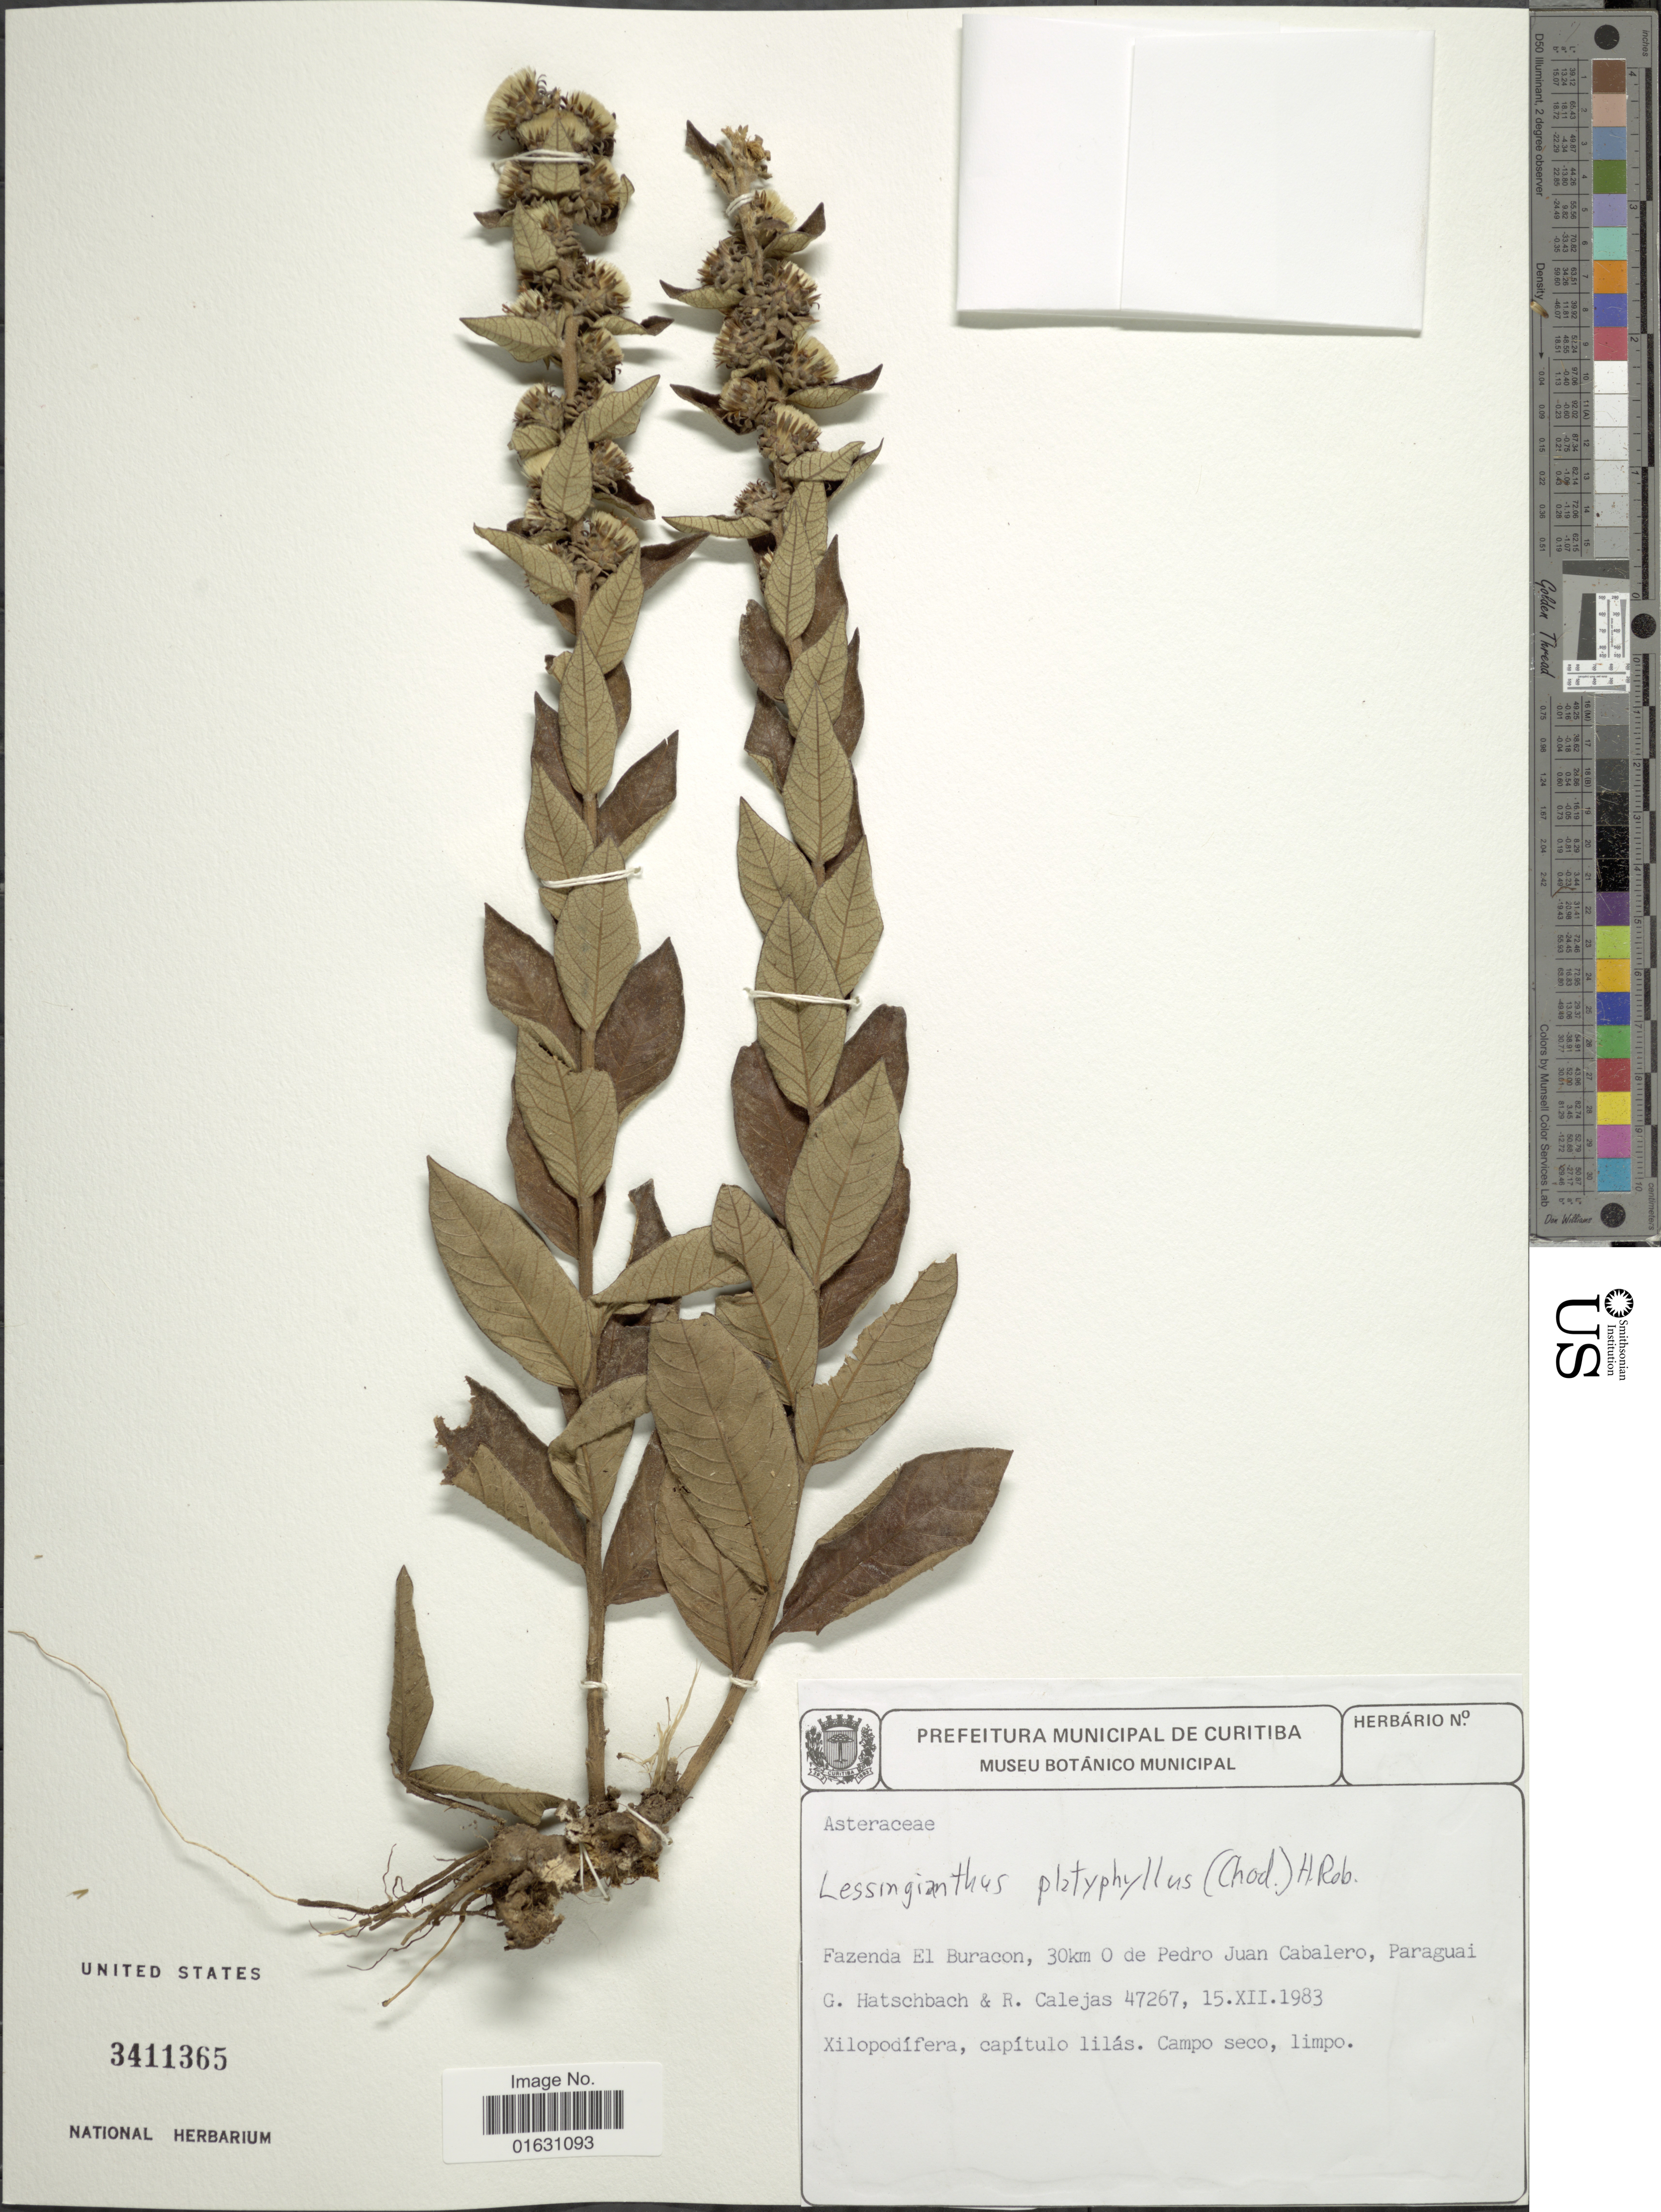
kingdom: Plantae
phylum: Tracheophyta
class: Magnoliopsida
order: Asterales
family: Asteraceae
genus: Lessingianthus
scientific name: Lessingianthus platyphyllus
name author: (Chodat) H. Rob.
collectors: G. Hatschbach & R. Calejas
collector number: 47267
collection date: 1983-12-15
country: Paraguay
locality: Fazenda El Buracon, 30km O de Pedro Juan Cabalero, Paraguai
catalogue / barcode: US 3411365